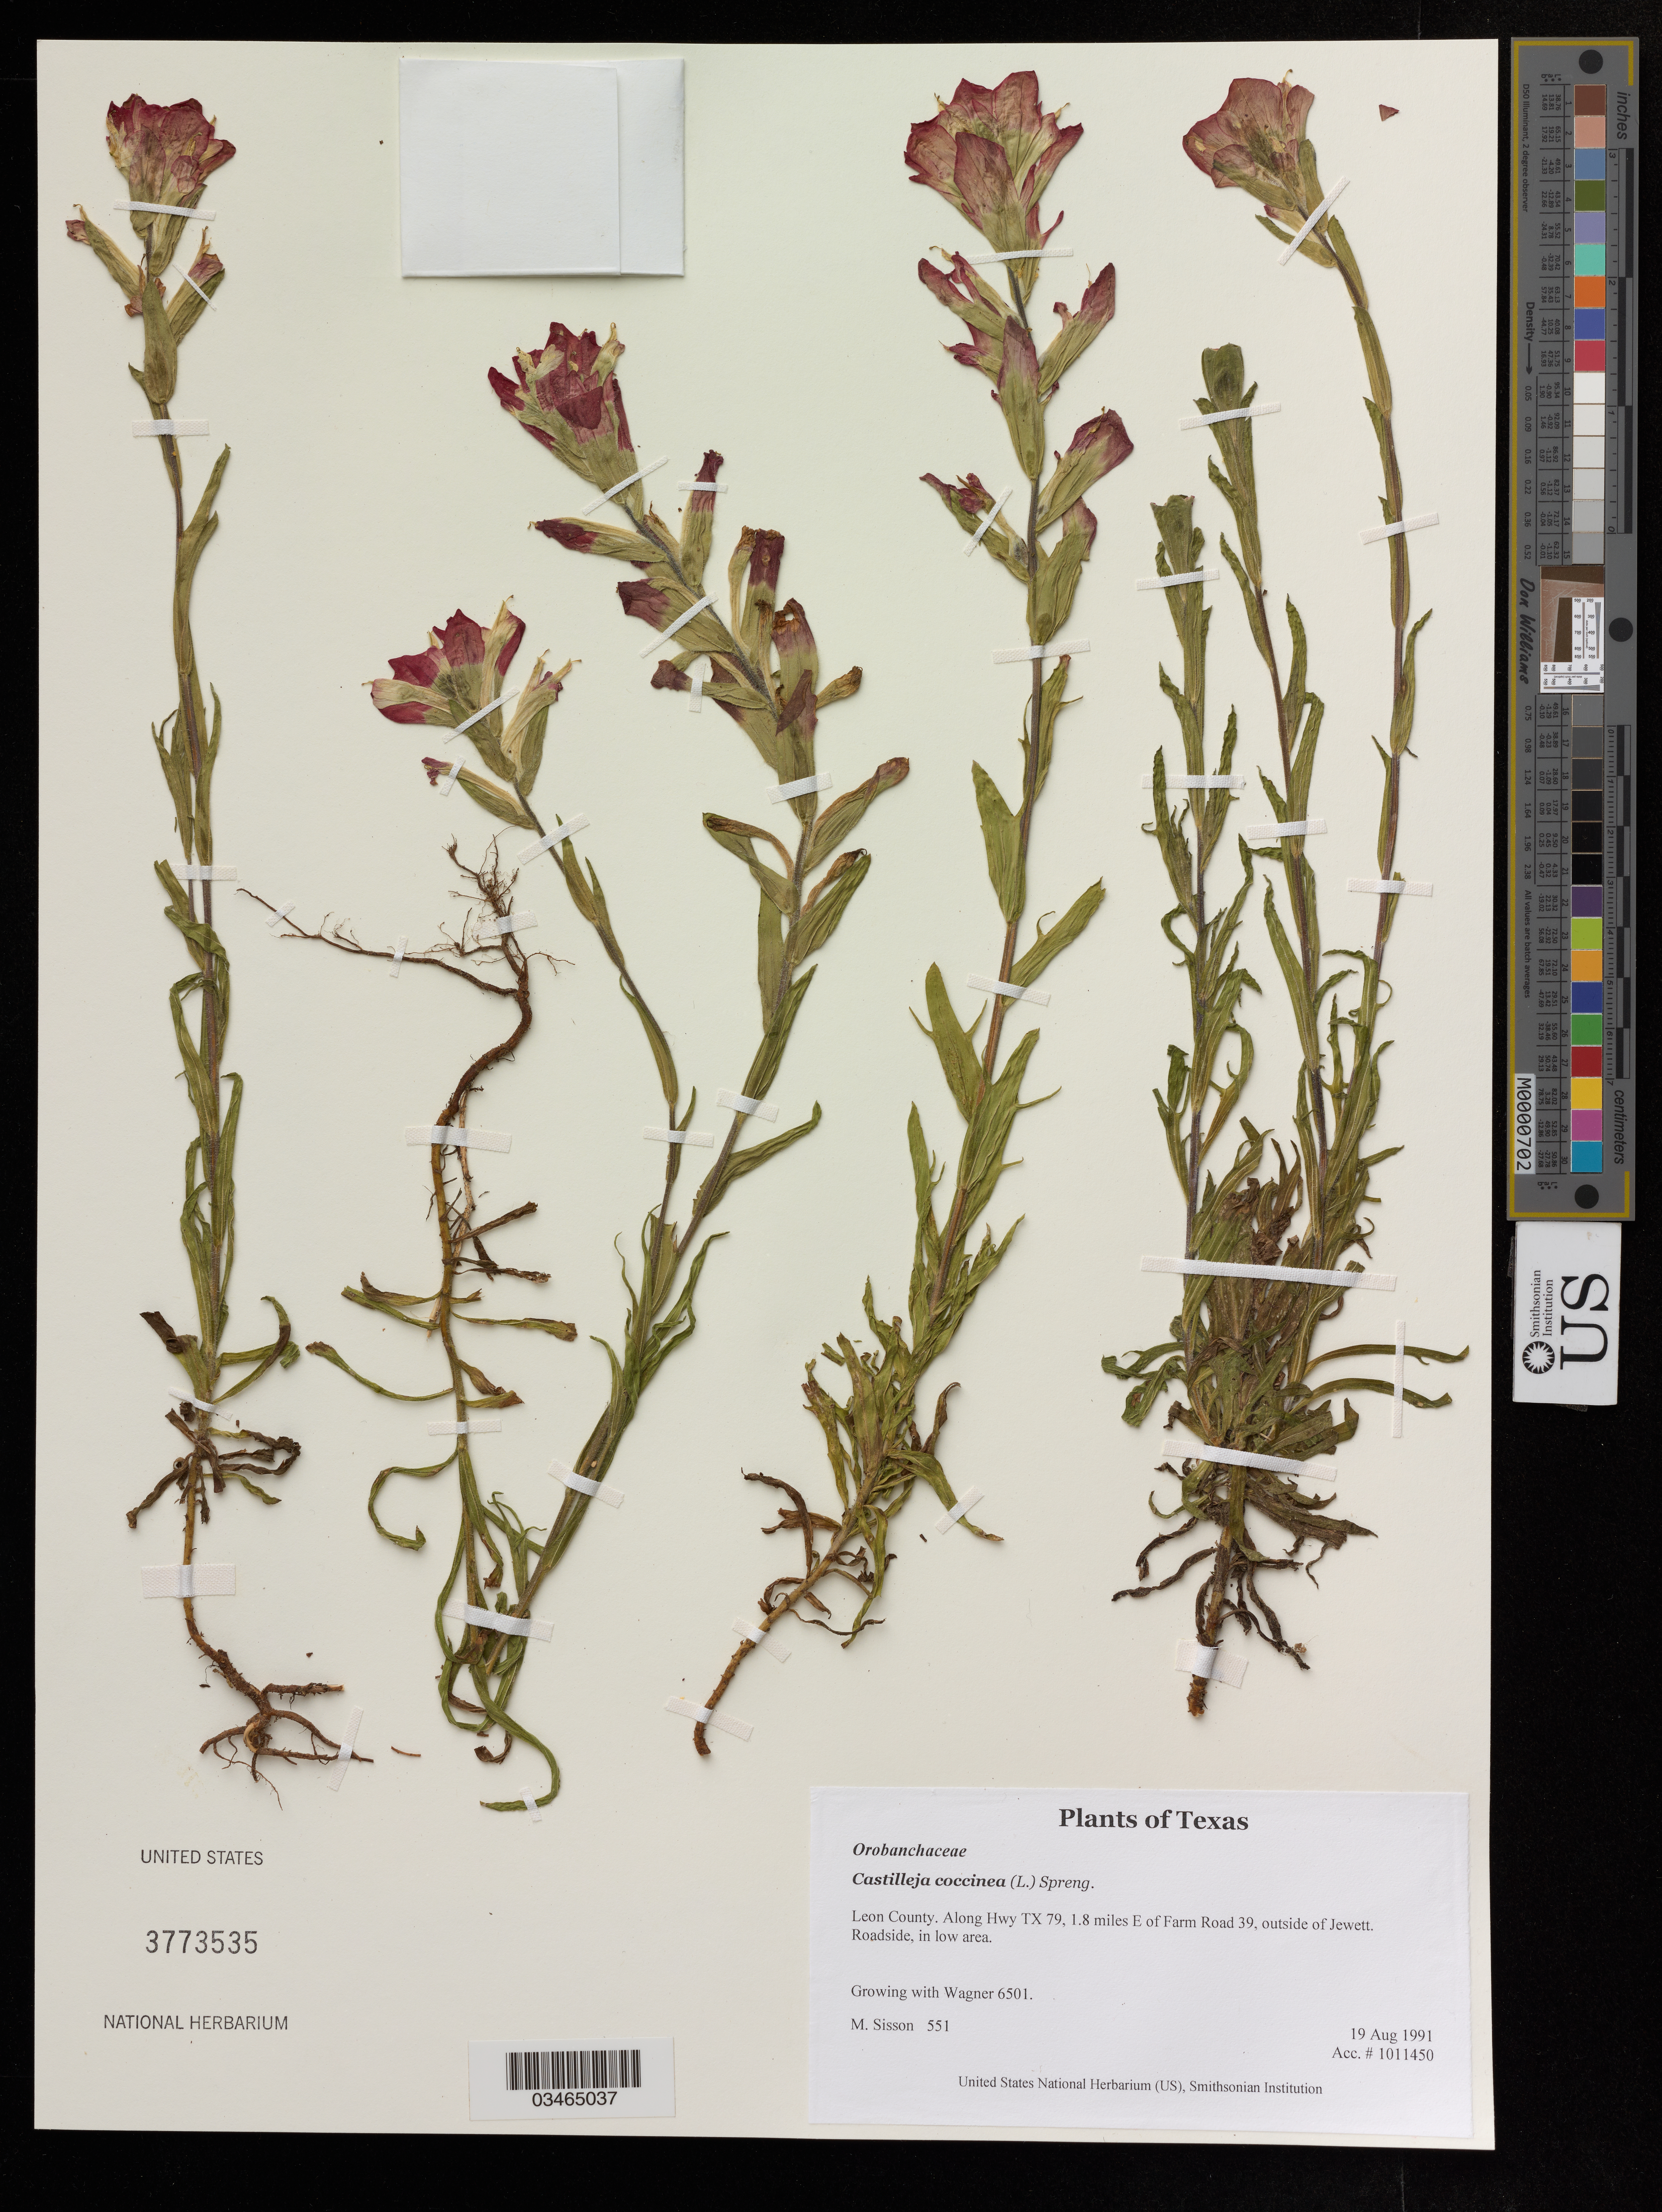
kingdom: Plantae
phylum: Tracheophyta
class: Magnoliopsida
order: Lamiales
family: Orobanchaceae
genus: Castilleja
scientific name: Castilleja coccinea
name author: (L.) Spreng.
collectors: M. Sisson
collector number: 551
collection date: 1991-08-19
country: United States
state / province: Texas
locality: Leon County. Along Hwy TX 79, 1.8 miles E of Farm Road 39, outside of Jewett.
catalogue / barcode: US 3773535